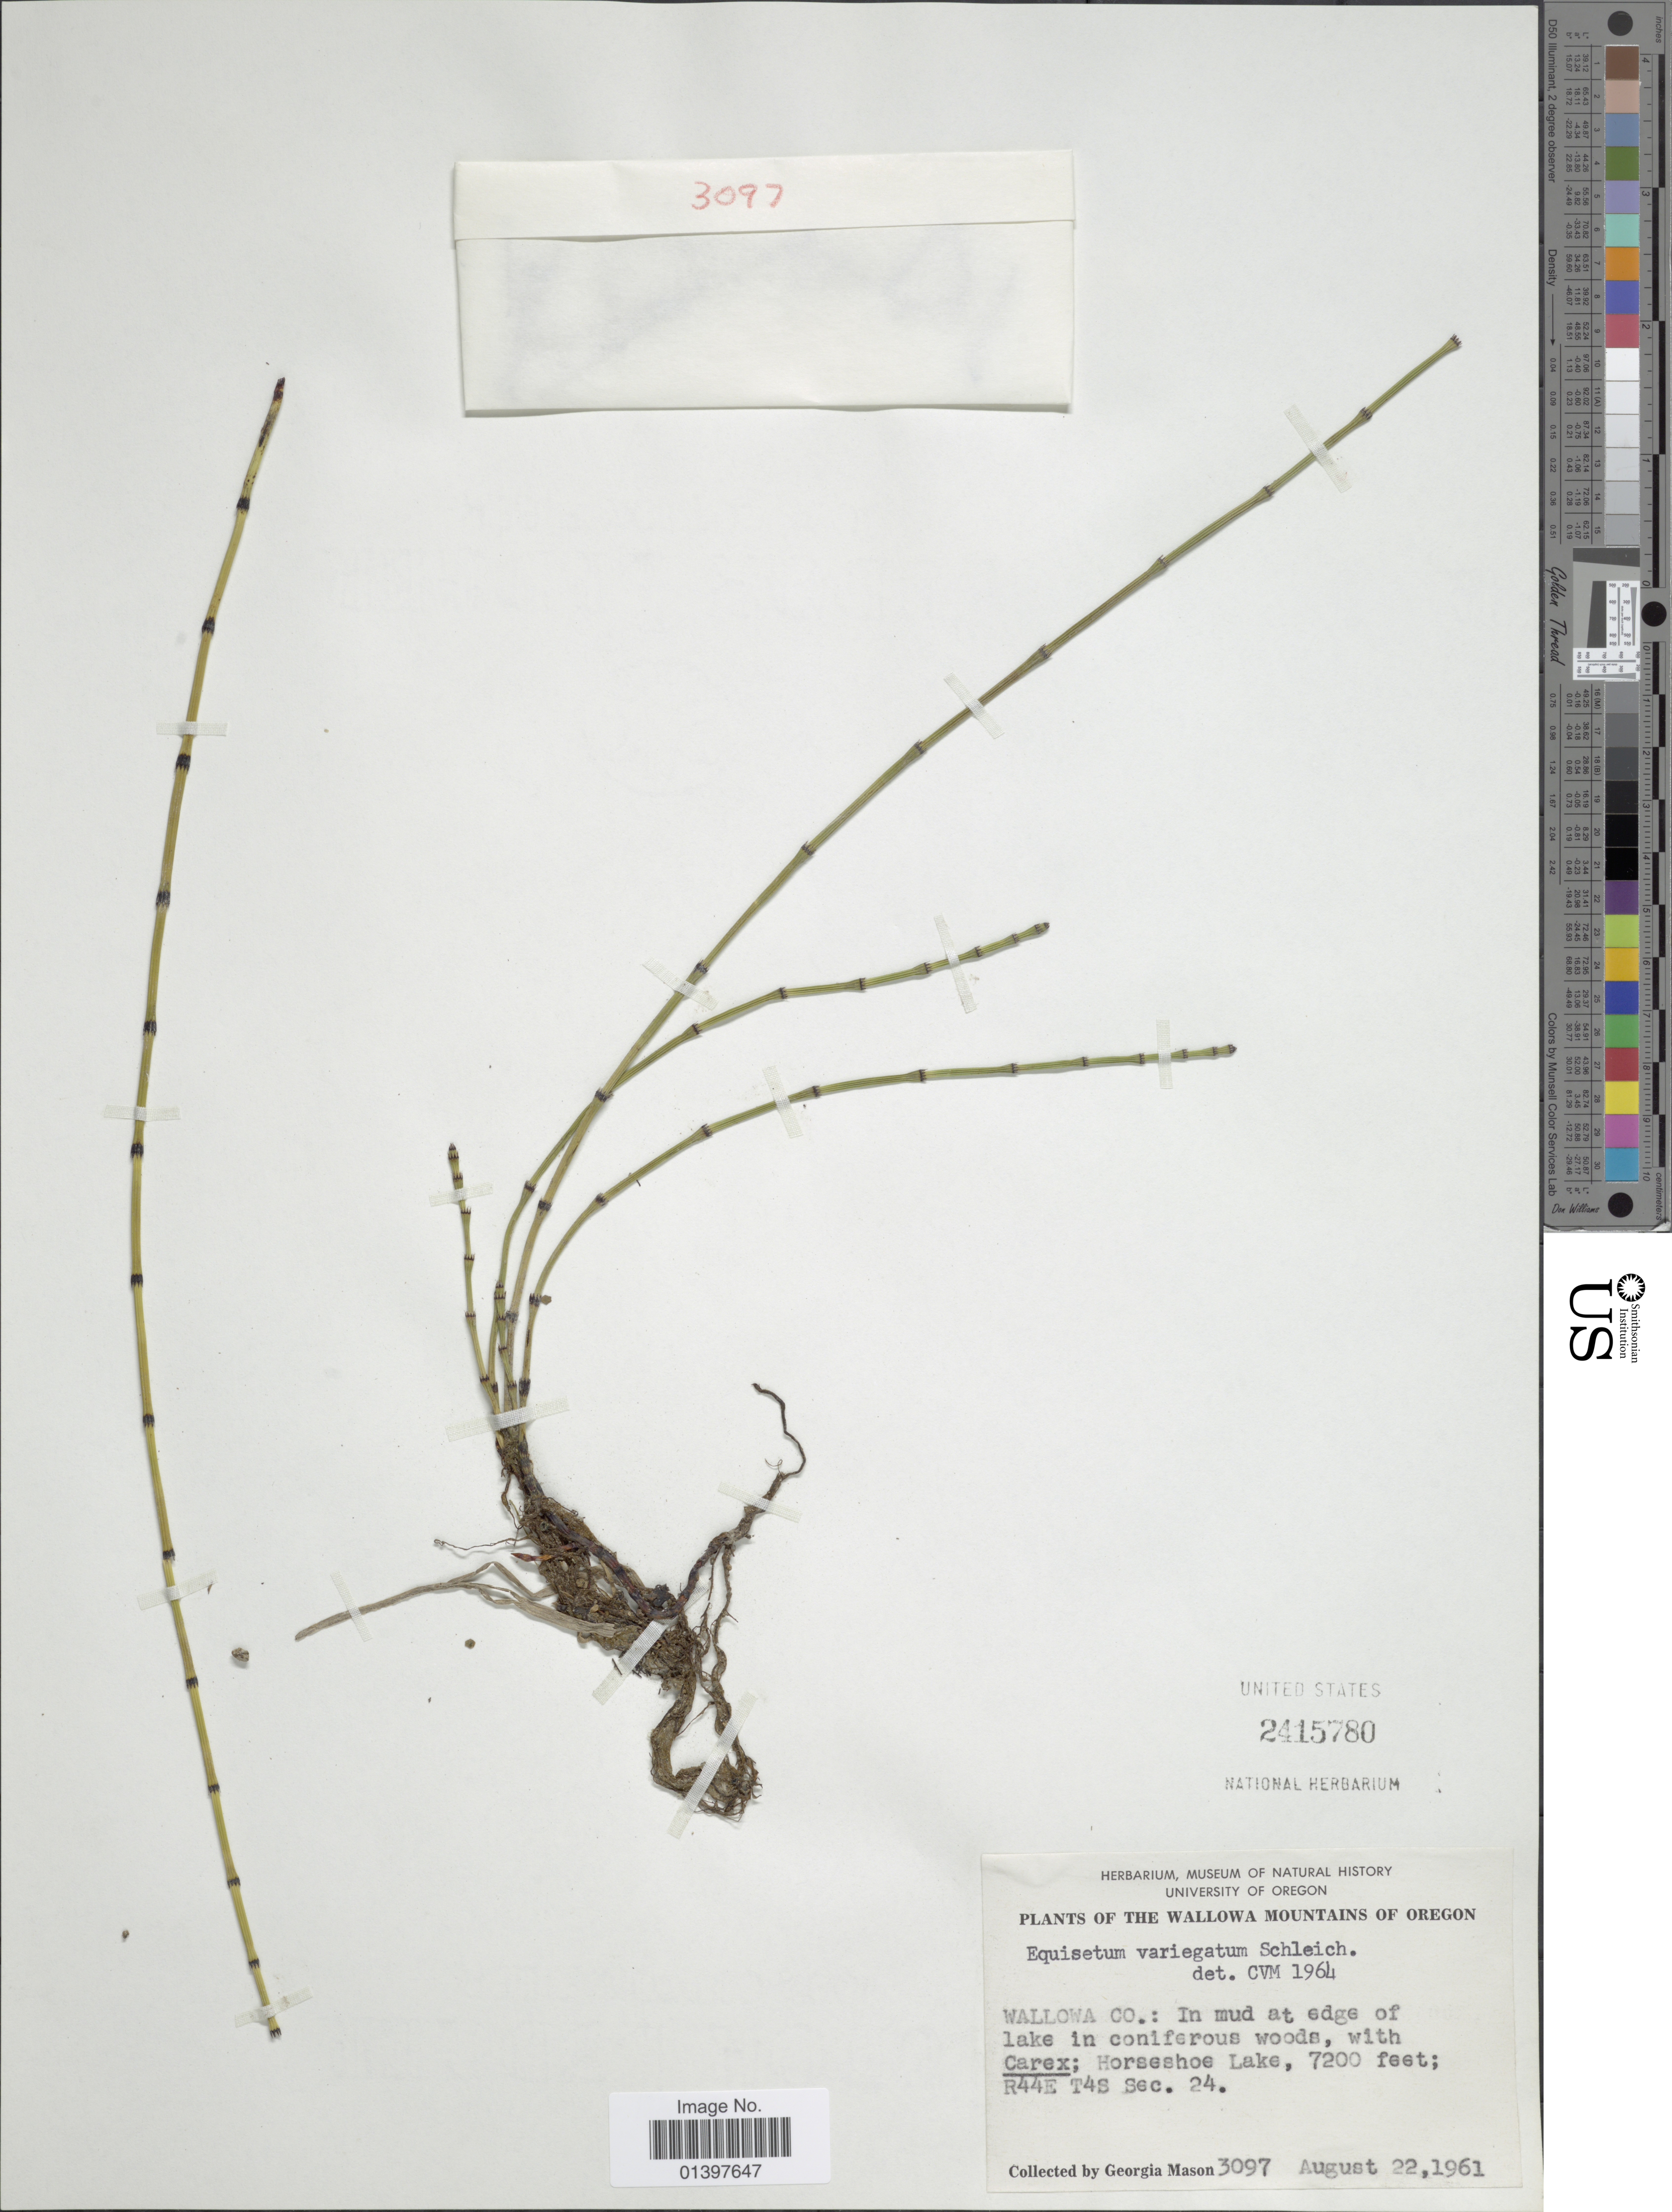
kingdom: Plantae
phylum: Tracheophyta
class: Polypodiopsida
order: Equisetales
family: Equisetaceae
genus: Equisetum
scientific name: Equisetum variegatum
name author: Schleich. ex F. Weber & D. Mohr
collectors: G. Mason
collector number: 3097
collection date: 1961-08-22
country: United States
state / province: Oregon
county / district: Wallowa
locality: Wallowa Mountains of Oregon, Wallowa Co.: in mud at edge of lake in coniferous woods, Horseshoe Lake, R44E T4S Sec. 24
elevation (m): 2195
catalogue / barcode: US 2415780